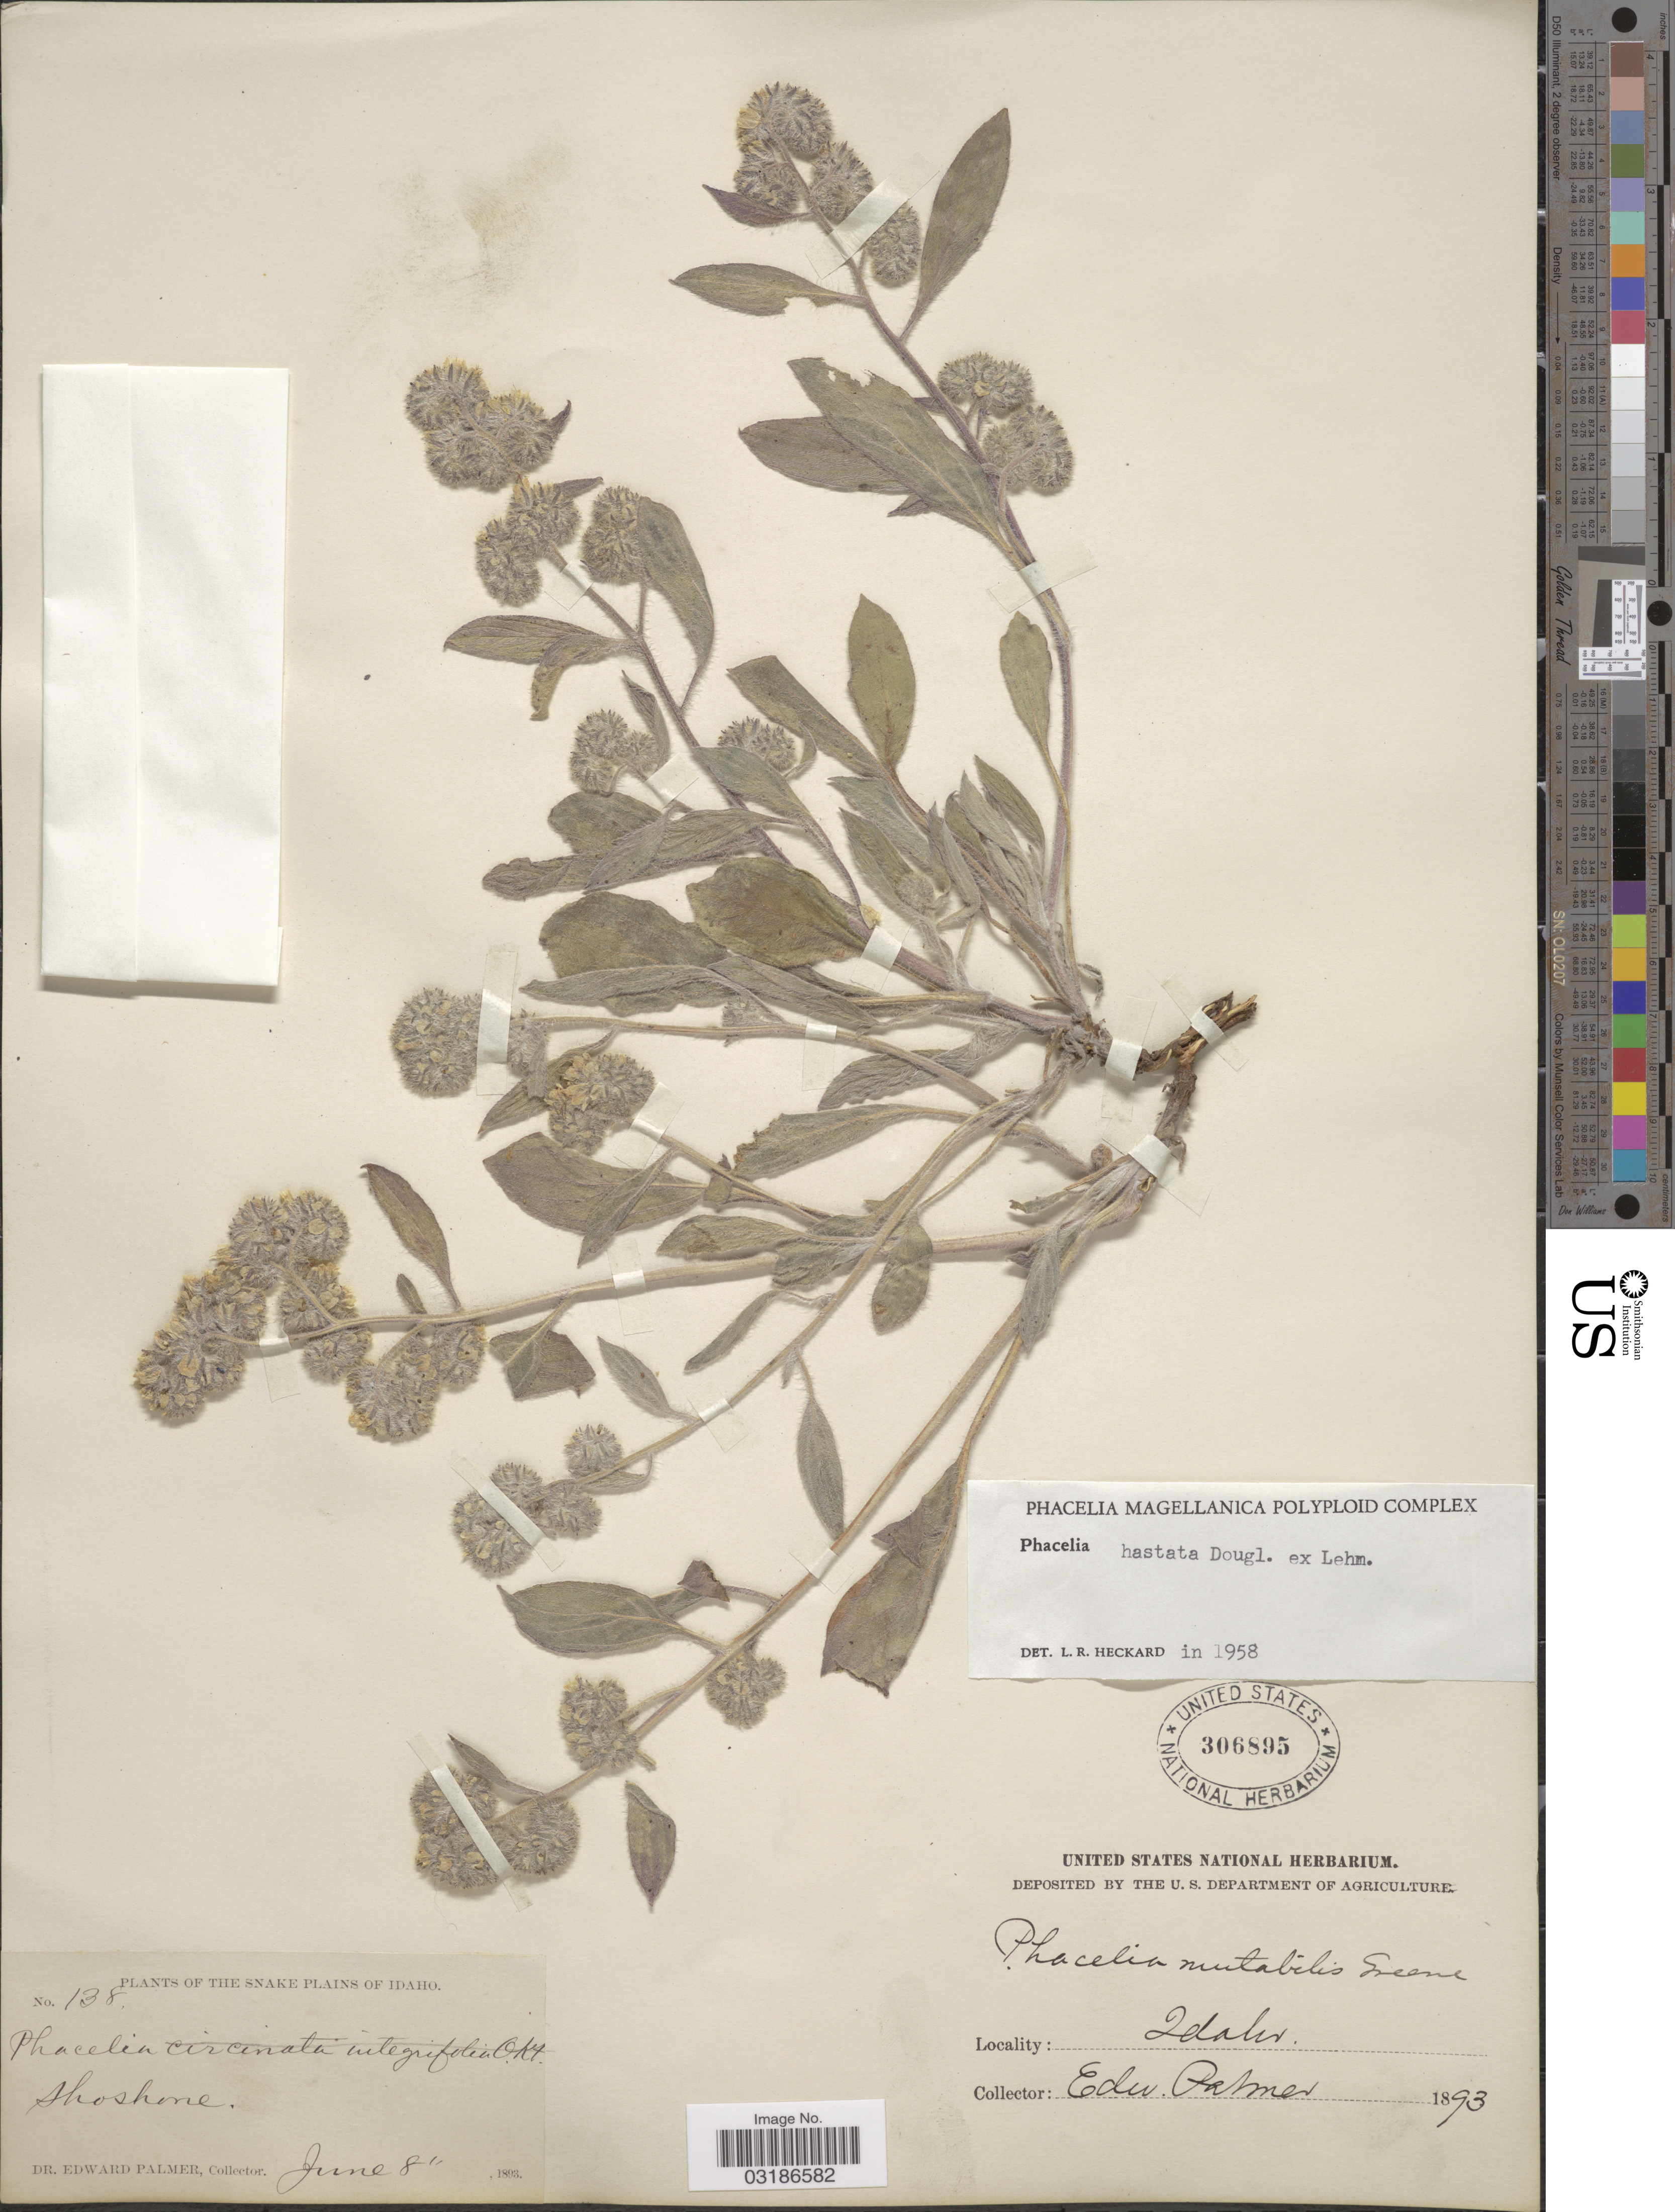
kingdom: Plantae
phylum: Tracheophyta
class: Magnoliopsida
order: Boraginales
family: Hydrophyllaceae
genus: Phacelia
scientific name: Phacelia hastata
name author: Douglas ex Lehm.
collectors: E. Palmer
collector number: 138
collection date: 1893-06-08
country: United States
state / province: Idaho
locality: Shoshone, The Snake Plains of Idaho.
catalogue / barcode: US 306895